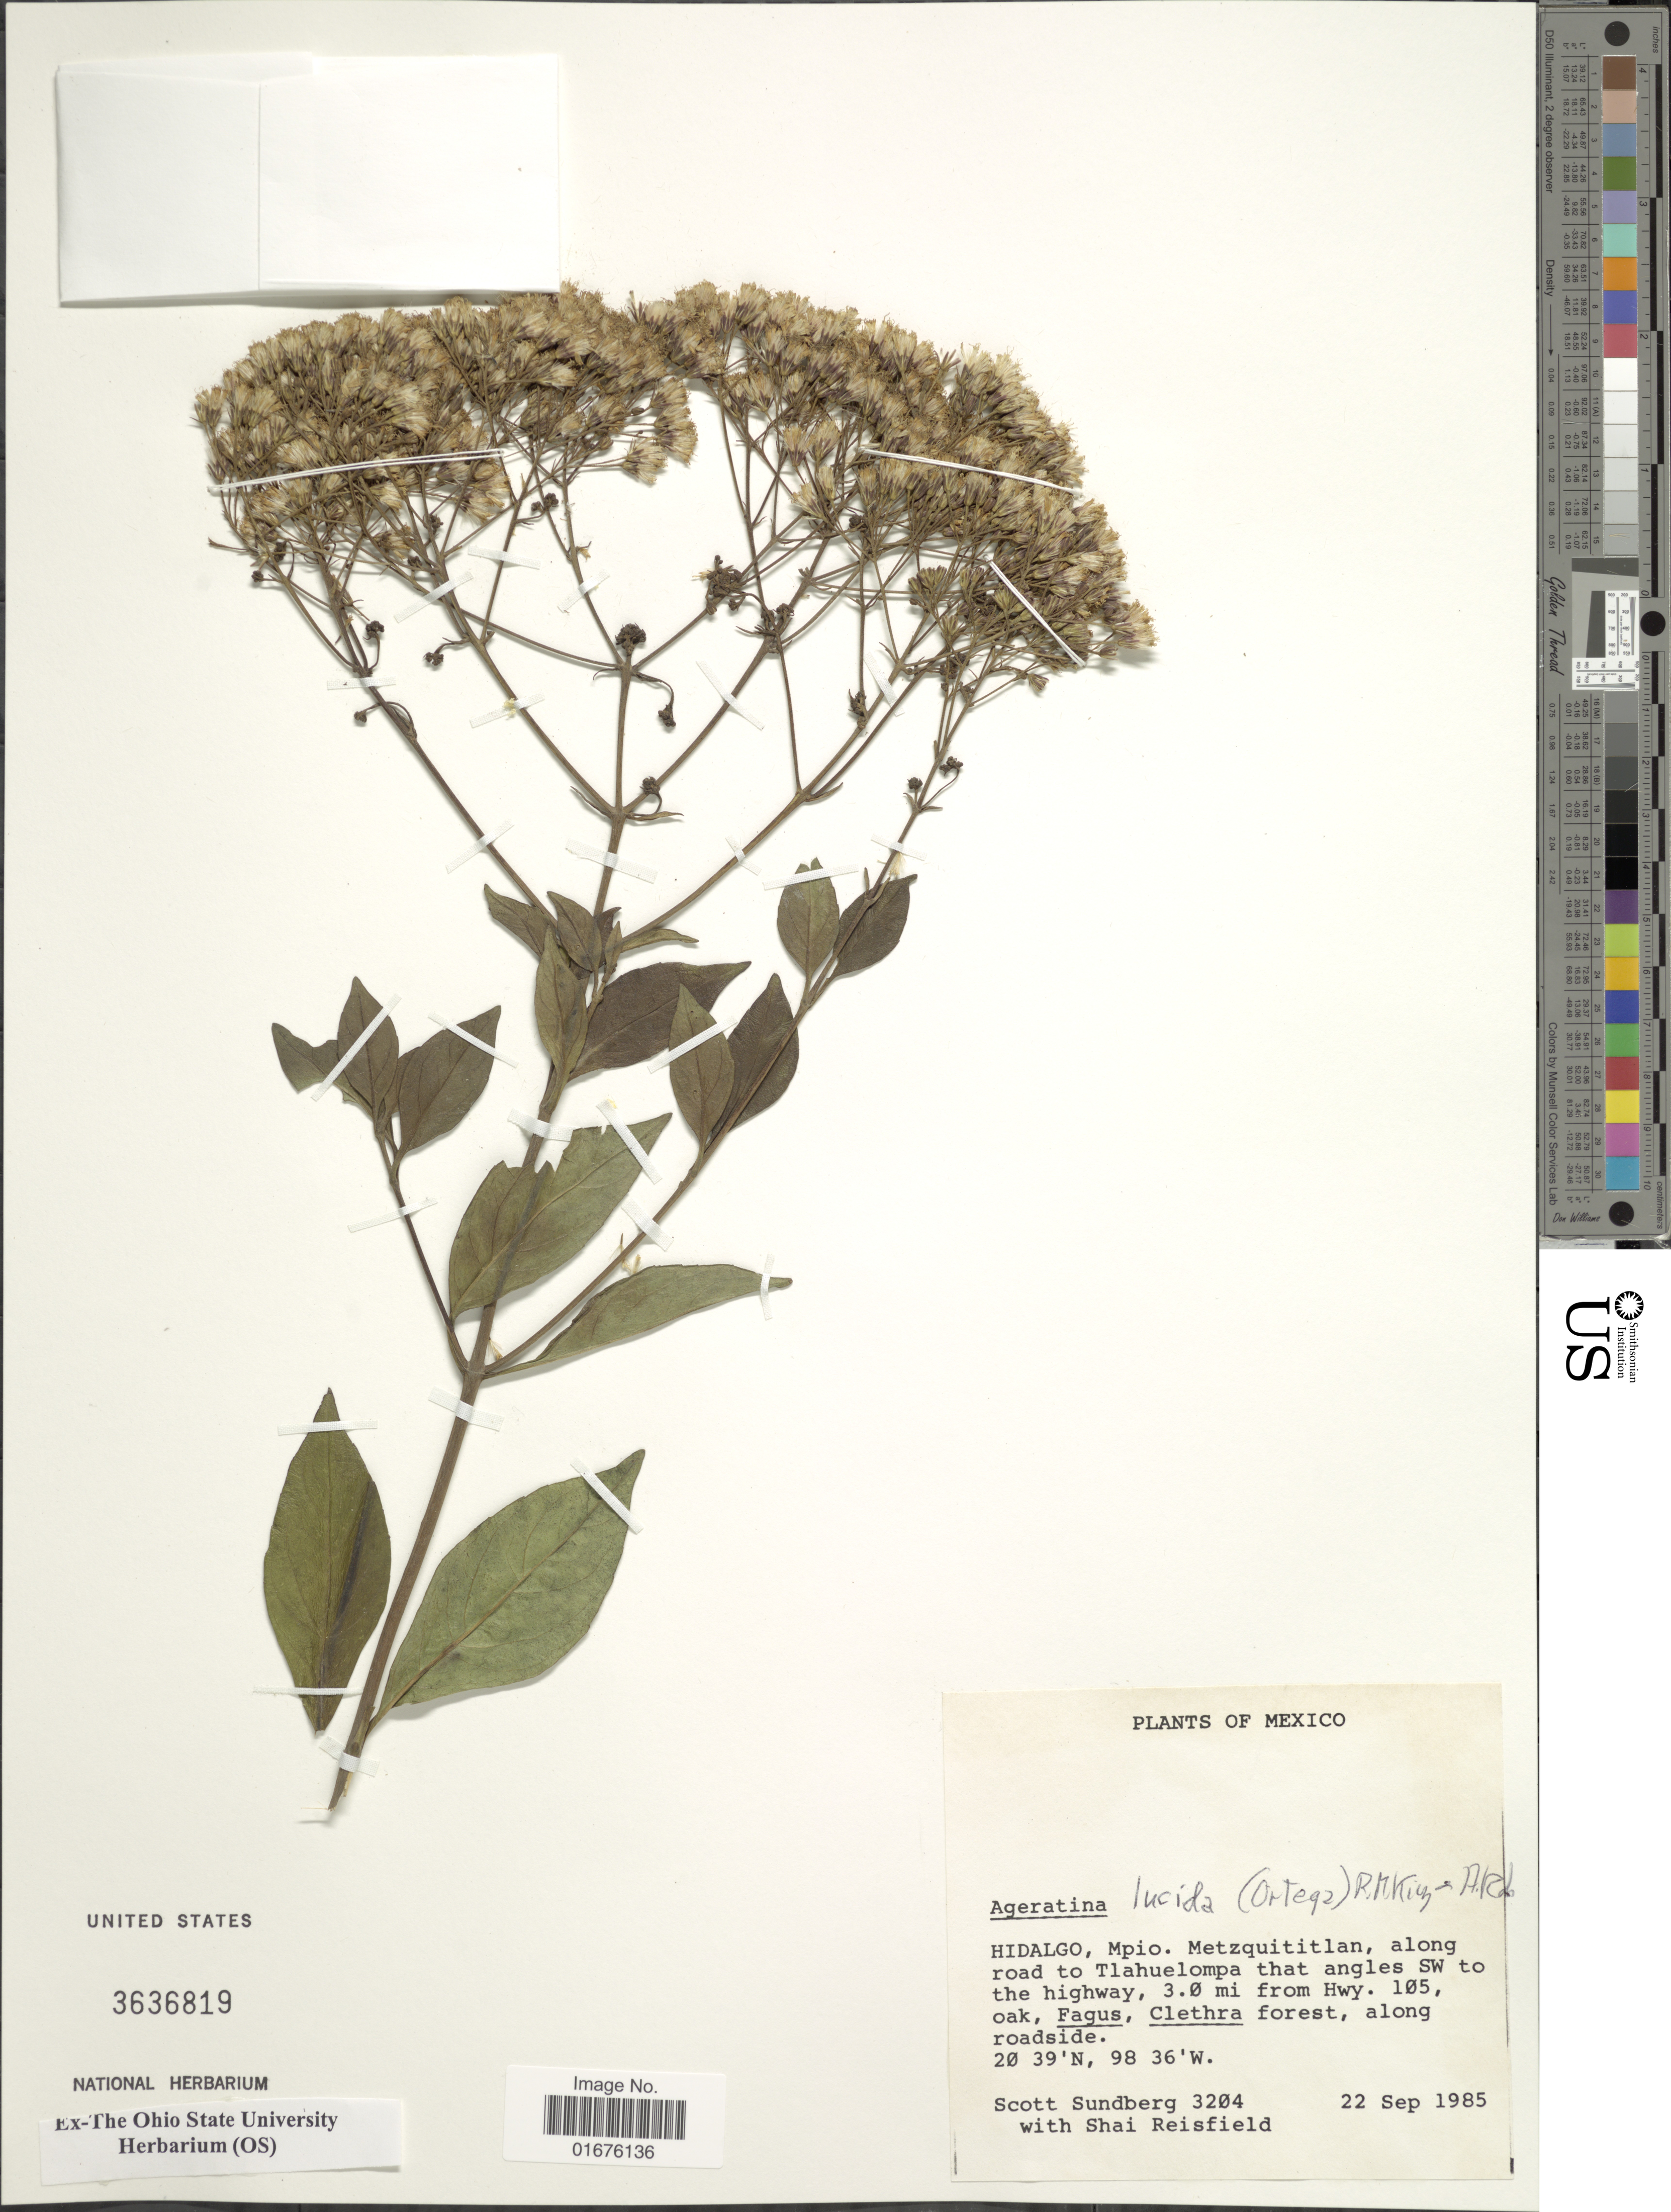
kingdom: Plantae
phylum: Tracheophyta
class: Magnoliopsida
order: Asterales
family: Asteraceae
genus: Ageratina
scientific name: Ageratina lucida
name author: (Ortega) R.M. King & H. Rob.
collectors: S. D. Sundberg & S. Reisfield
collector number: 3204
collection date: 1985-09-22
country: Mexico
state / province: Hidalgo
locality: Mpio. Metzquititlan, along road to Tlahuelompa that angles SW to the highway 3.0 mi from Hwy. 105, oak, Fagus, Clethra forest, along roadside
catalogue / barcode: US 3636819